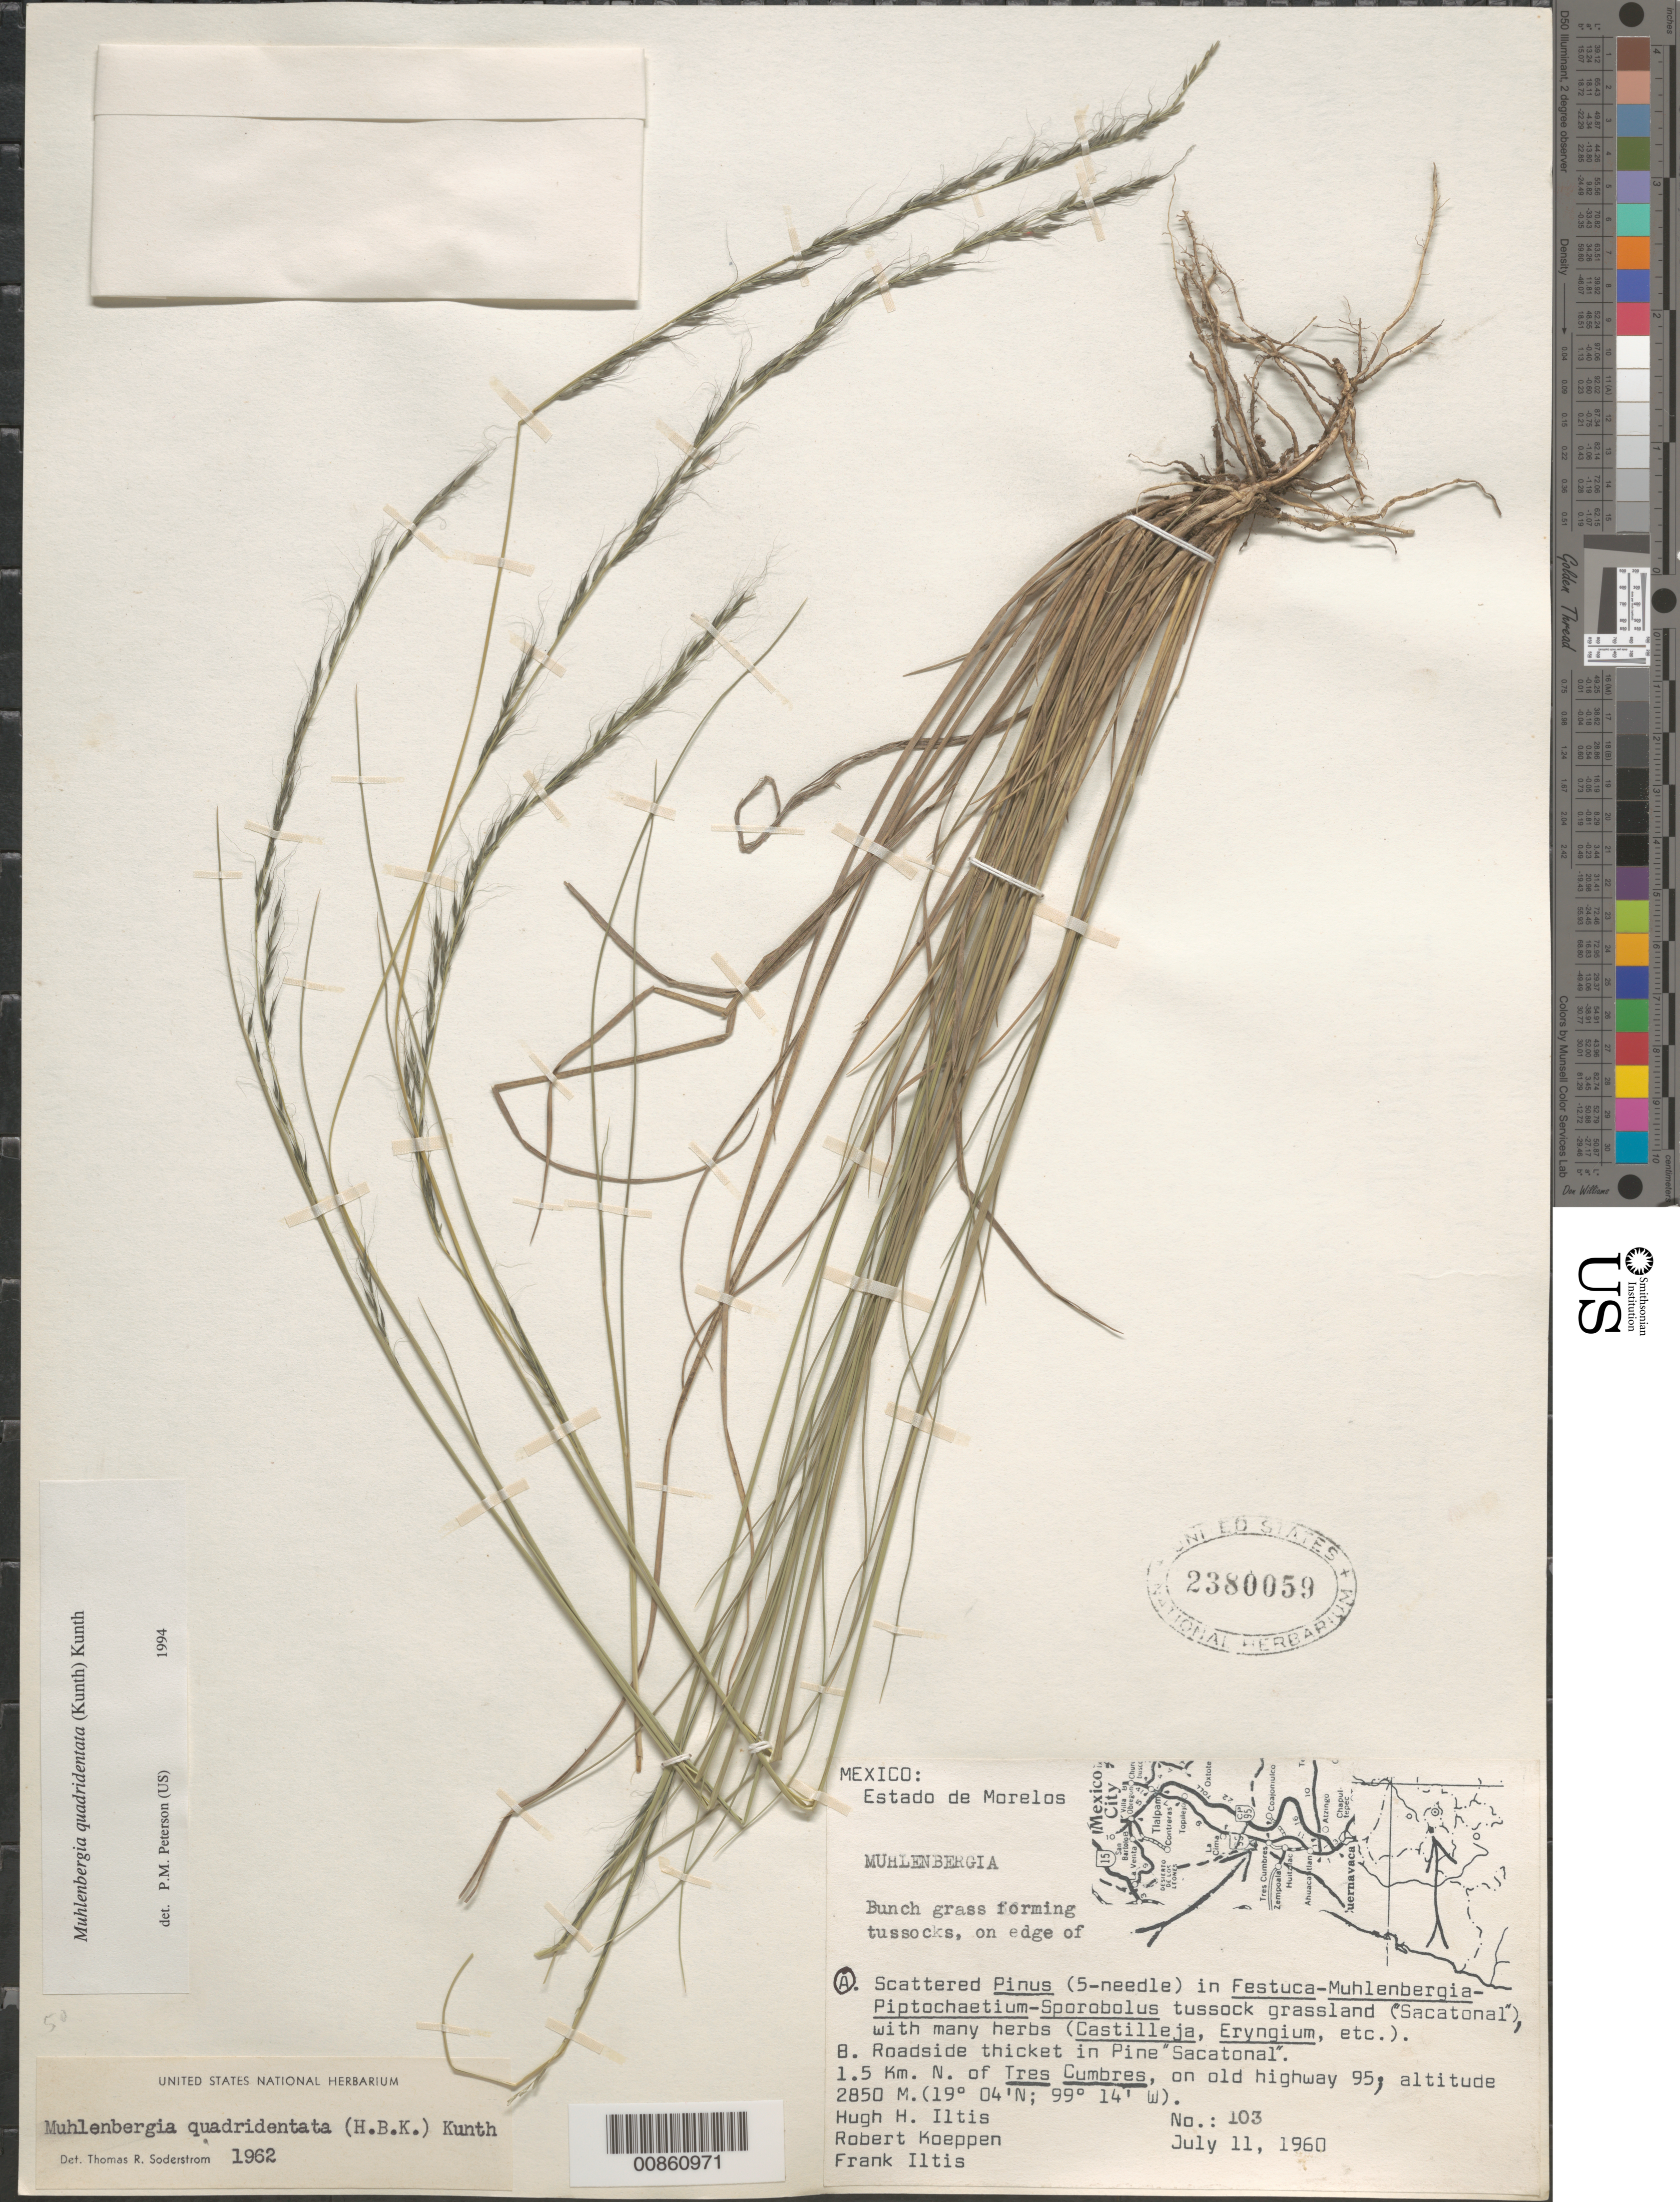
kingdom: Plantae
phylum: Tracheophyta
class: Liliopsida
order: Poales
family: Poaceae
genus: Muhlenbergia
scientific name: Muhlenbergia purpusii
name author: Mez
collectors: H. H. Iltis, R. C. Koeppen & F. S. Iltis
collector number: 103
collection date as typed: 11 Jul 1960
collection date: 1960-07-11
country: Mexico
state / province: Morelos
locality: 1.5 km N of Tres Cumbres, on old Hwy 95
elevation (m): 2859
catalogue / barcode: US 2380059